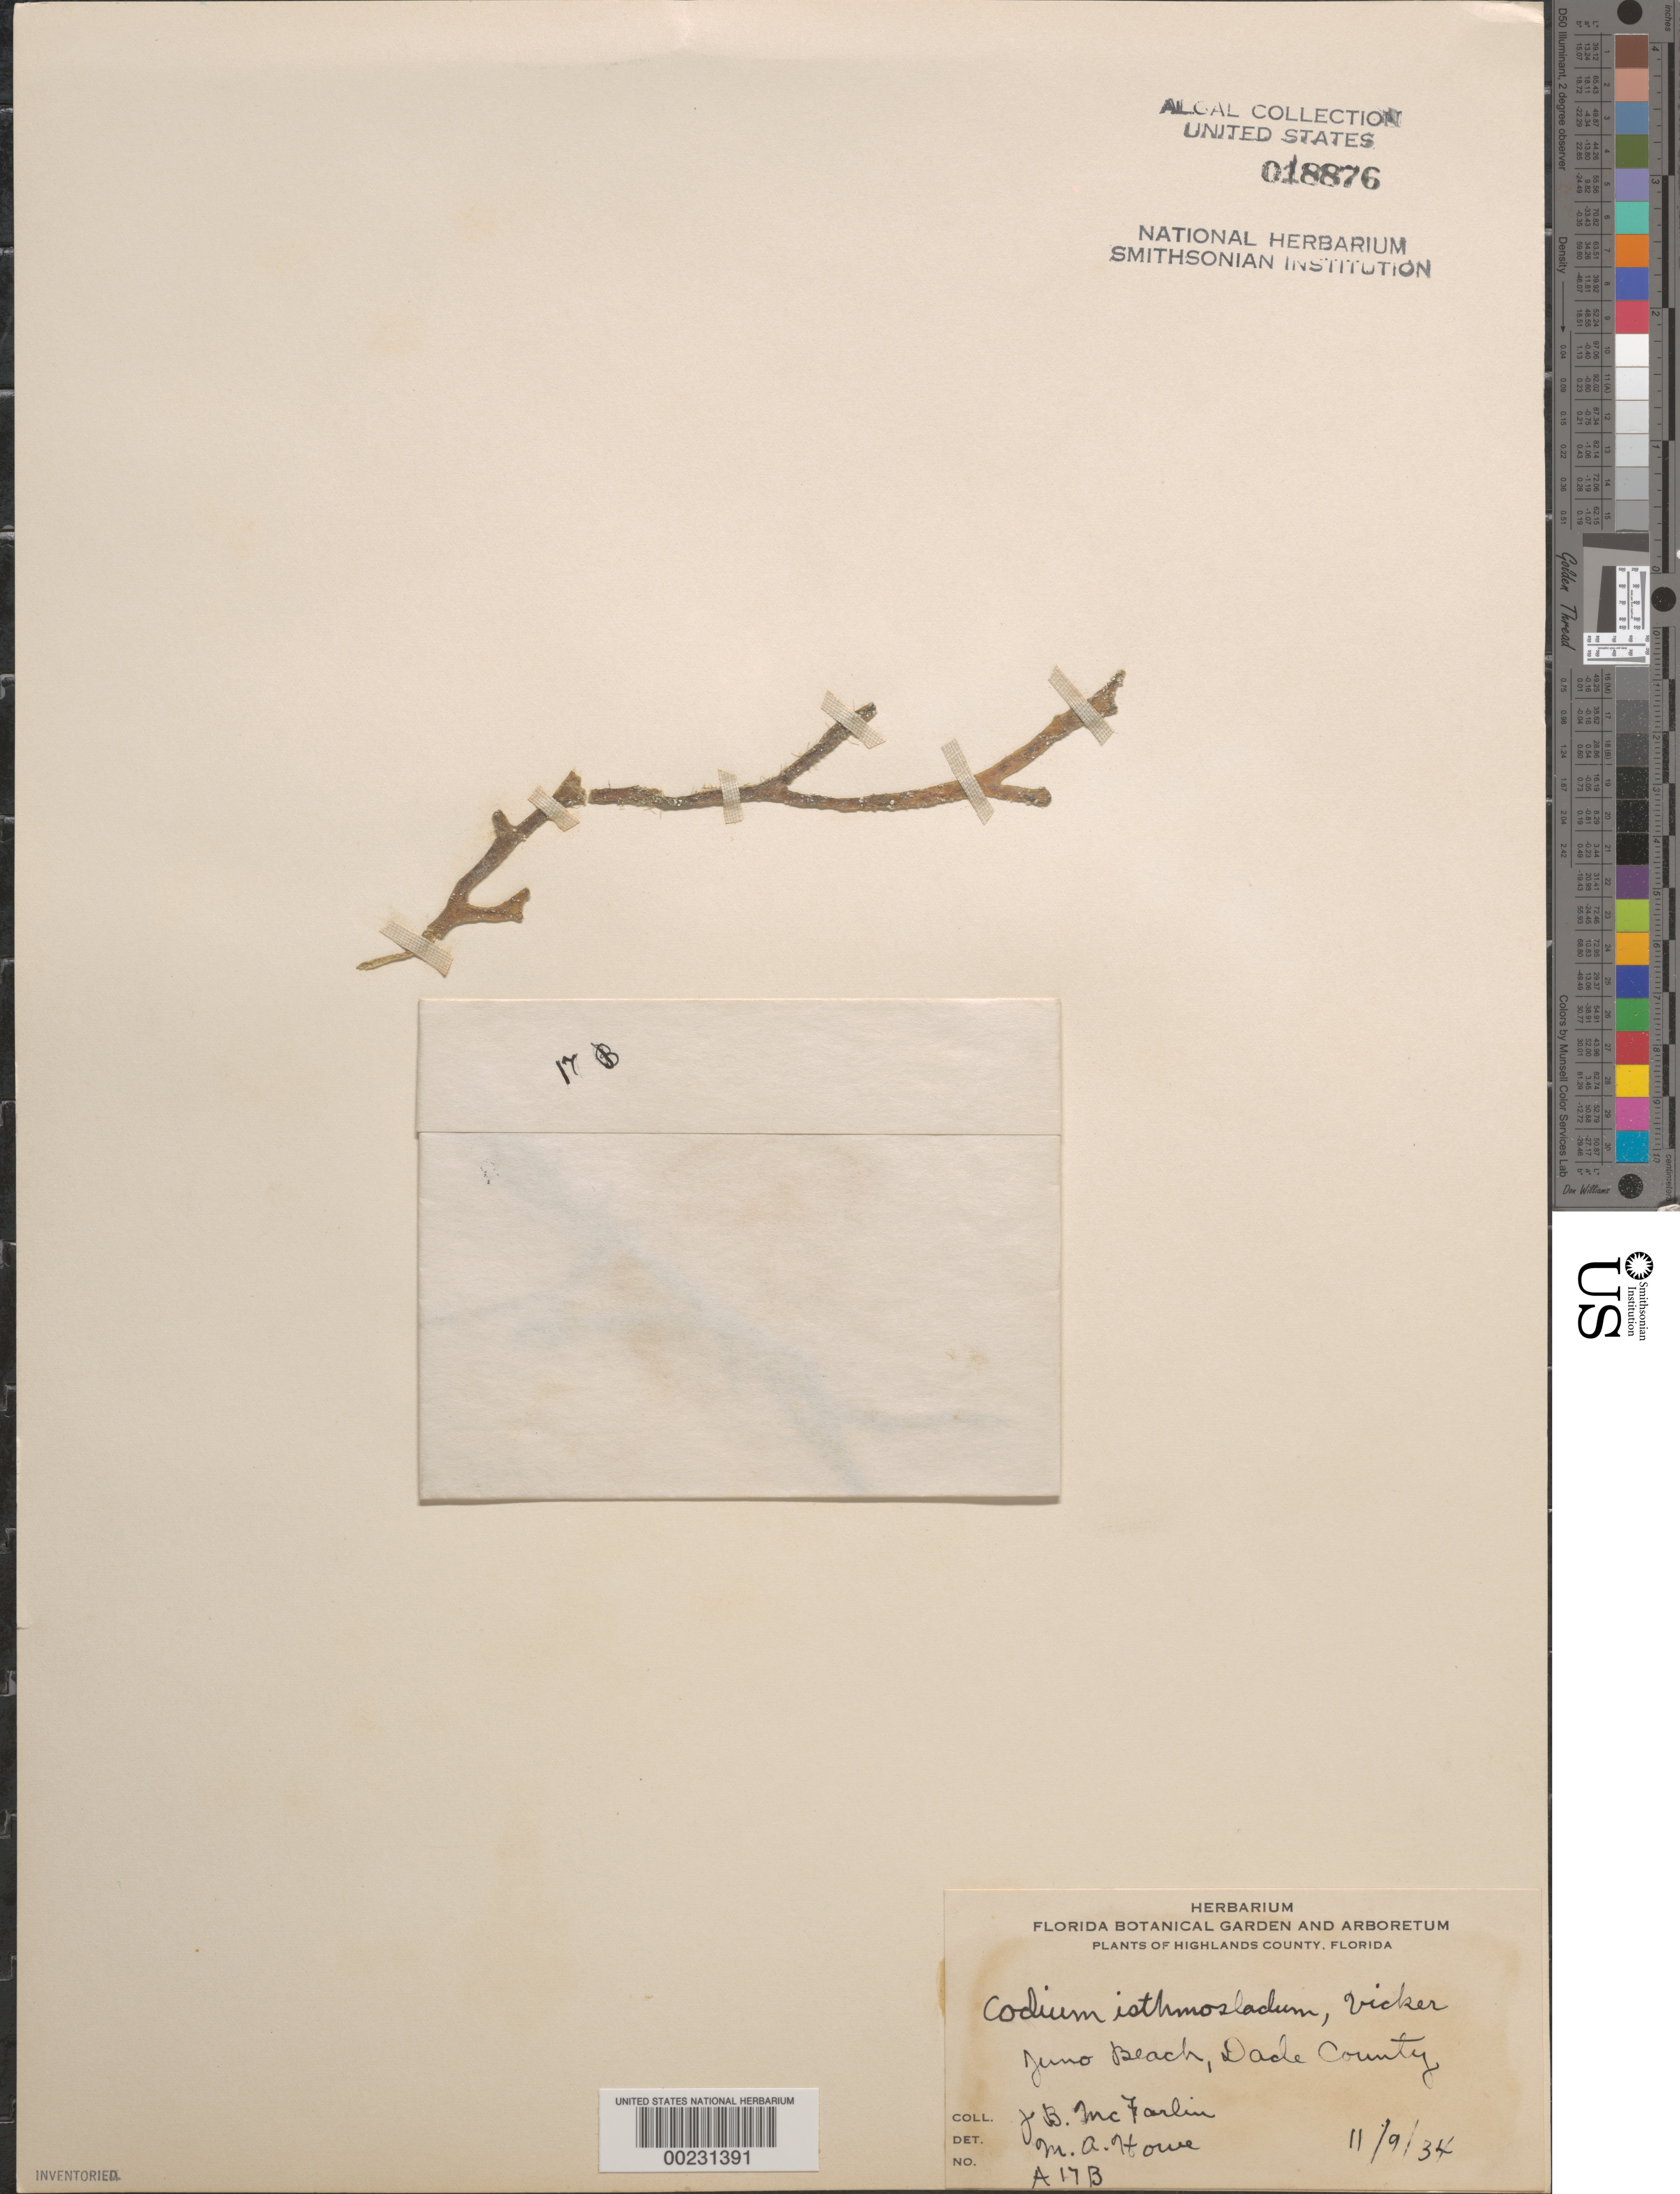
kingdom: Plantae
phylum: Chlorophyta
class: Ulvophyceae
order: Bryopsidales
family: Codiaceae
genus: Codium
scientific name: Codium isthmocladum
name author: Vickers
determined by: Howe, M. A.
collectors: J. McFarlin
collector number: A17b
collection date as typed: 09 Nov 1934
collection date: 1934-11-09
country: United States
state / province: Florida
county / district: Miami-Dade County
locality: Juno Beach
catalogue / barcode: US 18876